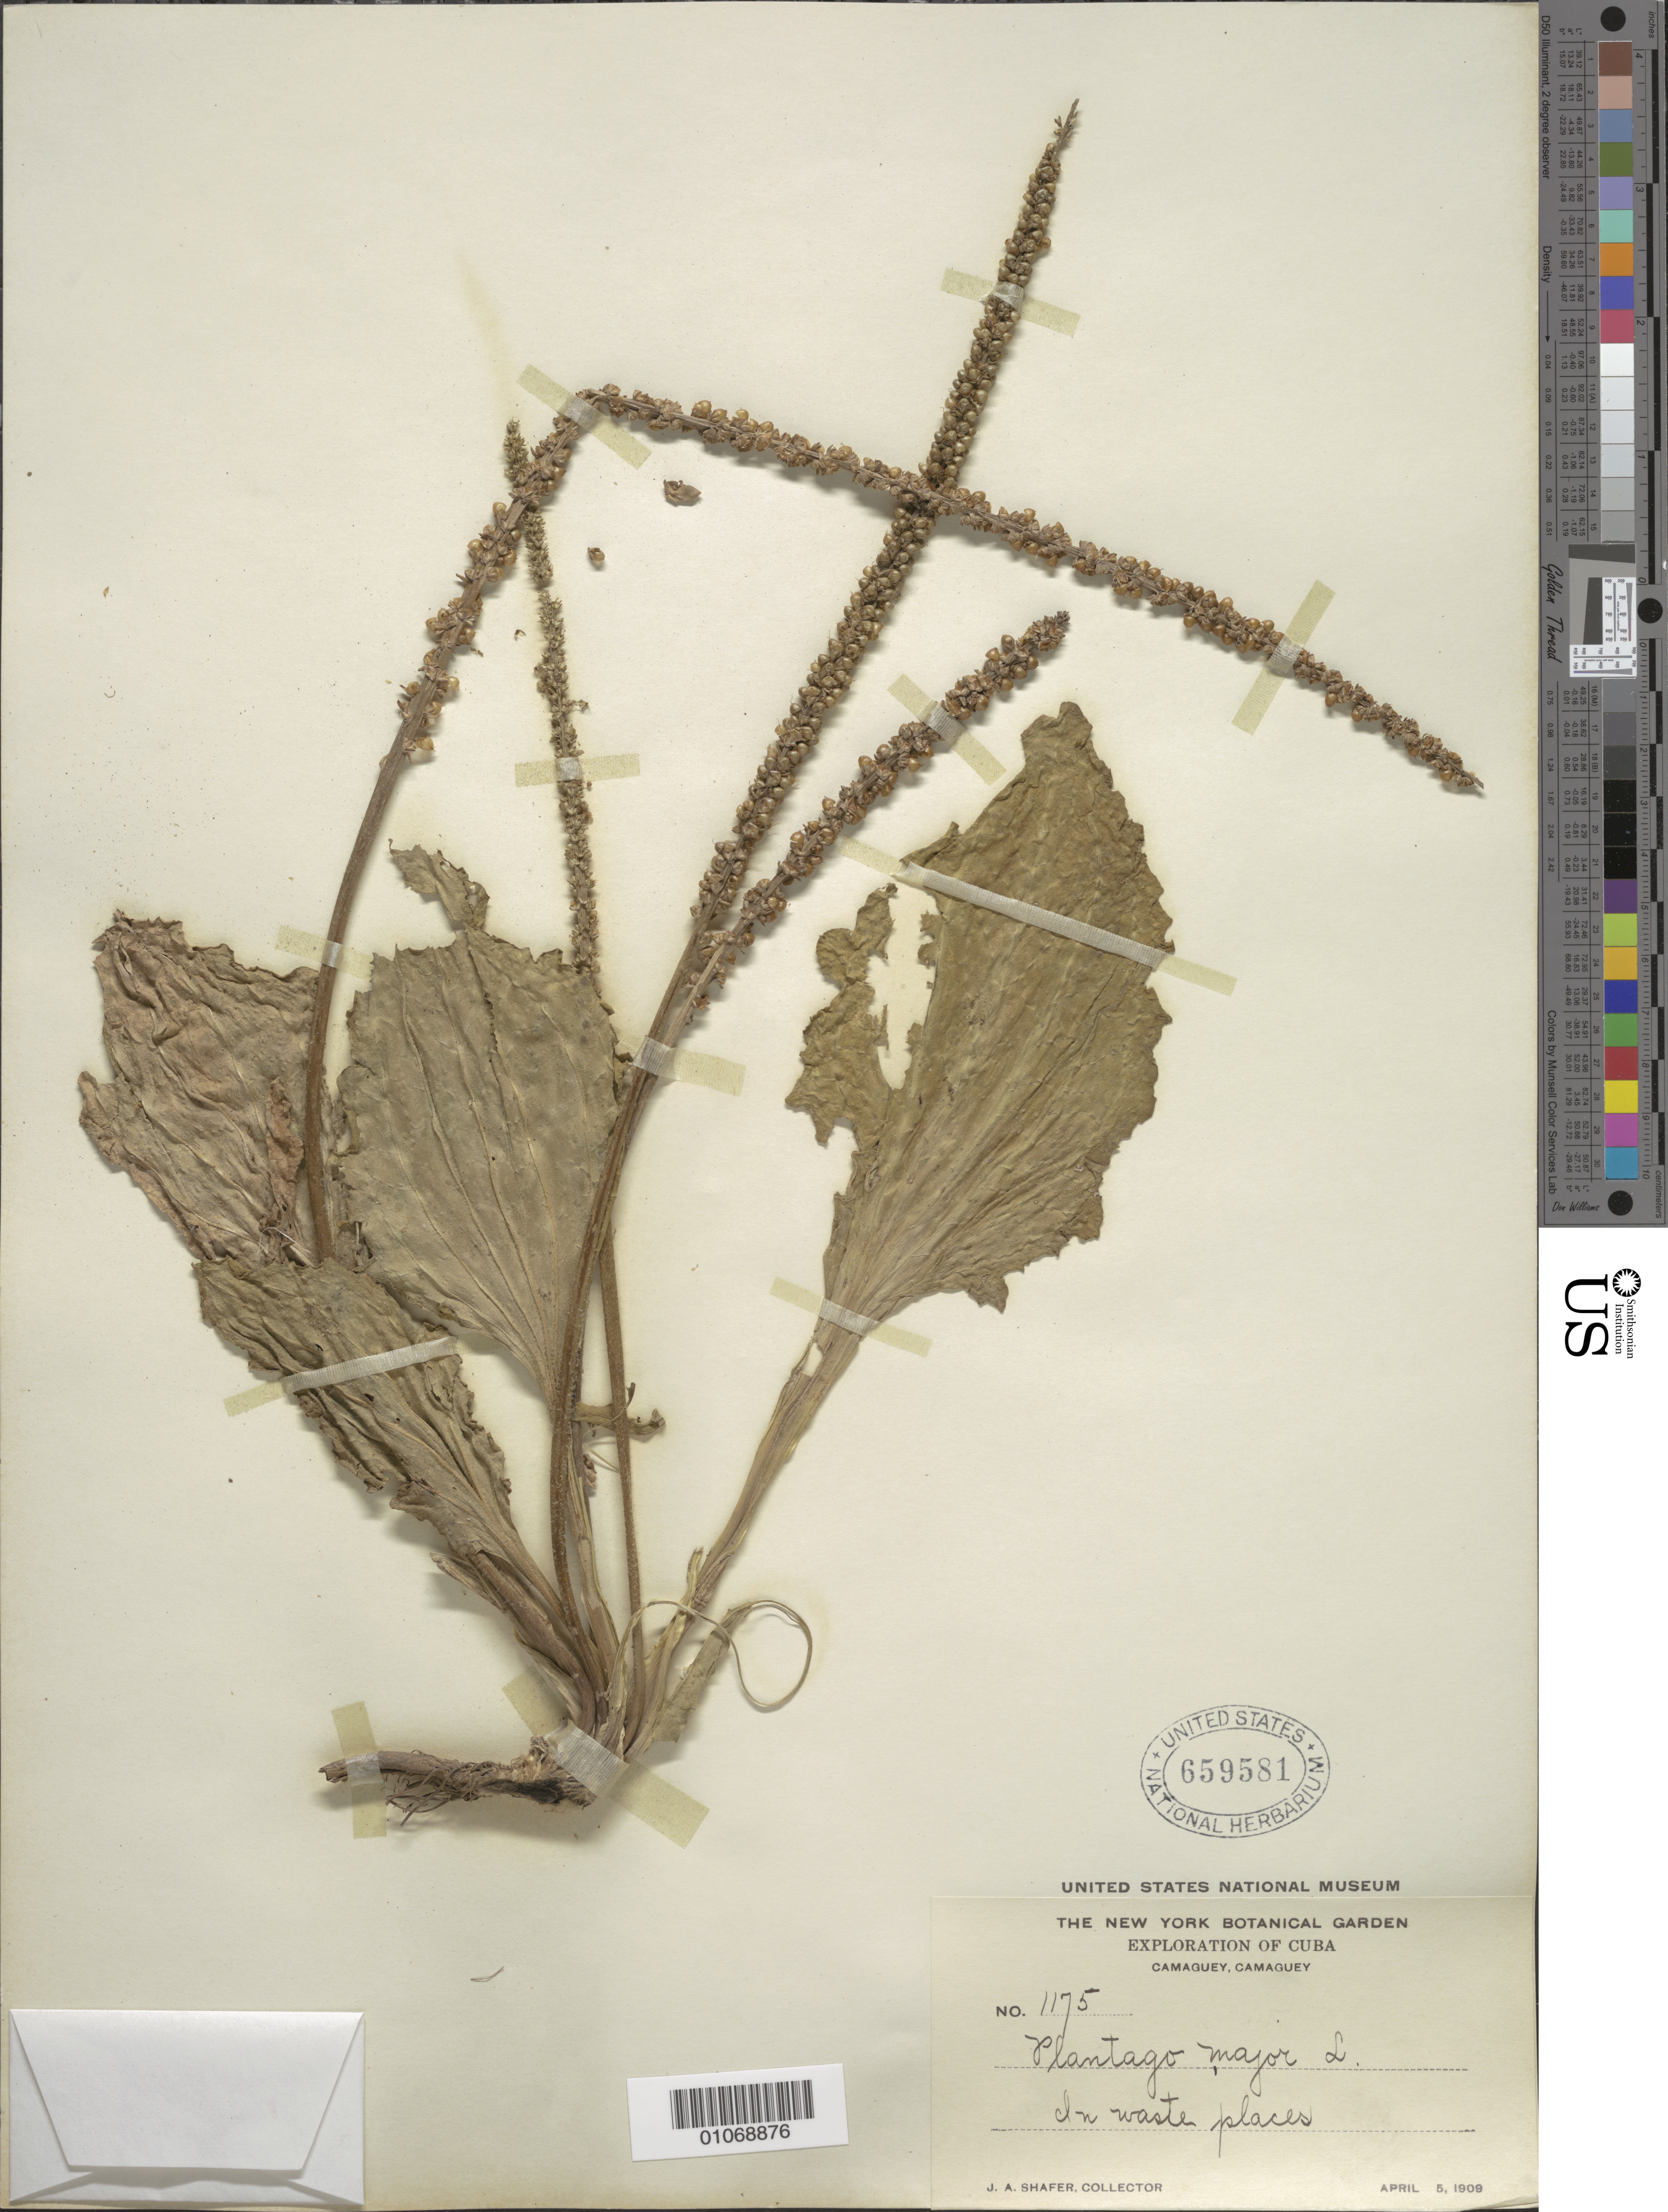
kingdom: Plantae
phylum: Tracheophyta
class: Magnoliopsida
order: Lamiales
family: Plantaginaceae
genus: Plantago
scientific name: Plantago major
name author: L.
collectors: J. A. Shafer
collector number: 1175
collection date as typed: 05 Apr 1909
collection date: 1909-04-05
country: Cuba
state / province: Camagüey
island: Cuba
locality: In waste places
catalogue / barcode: US 659581